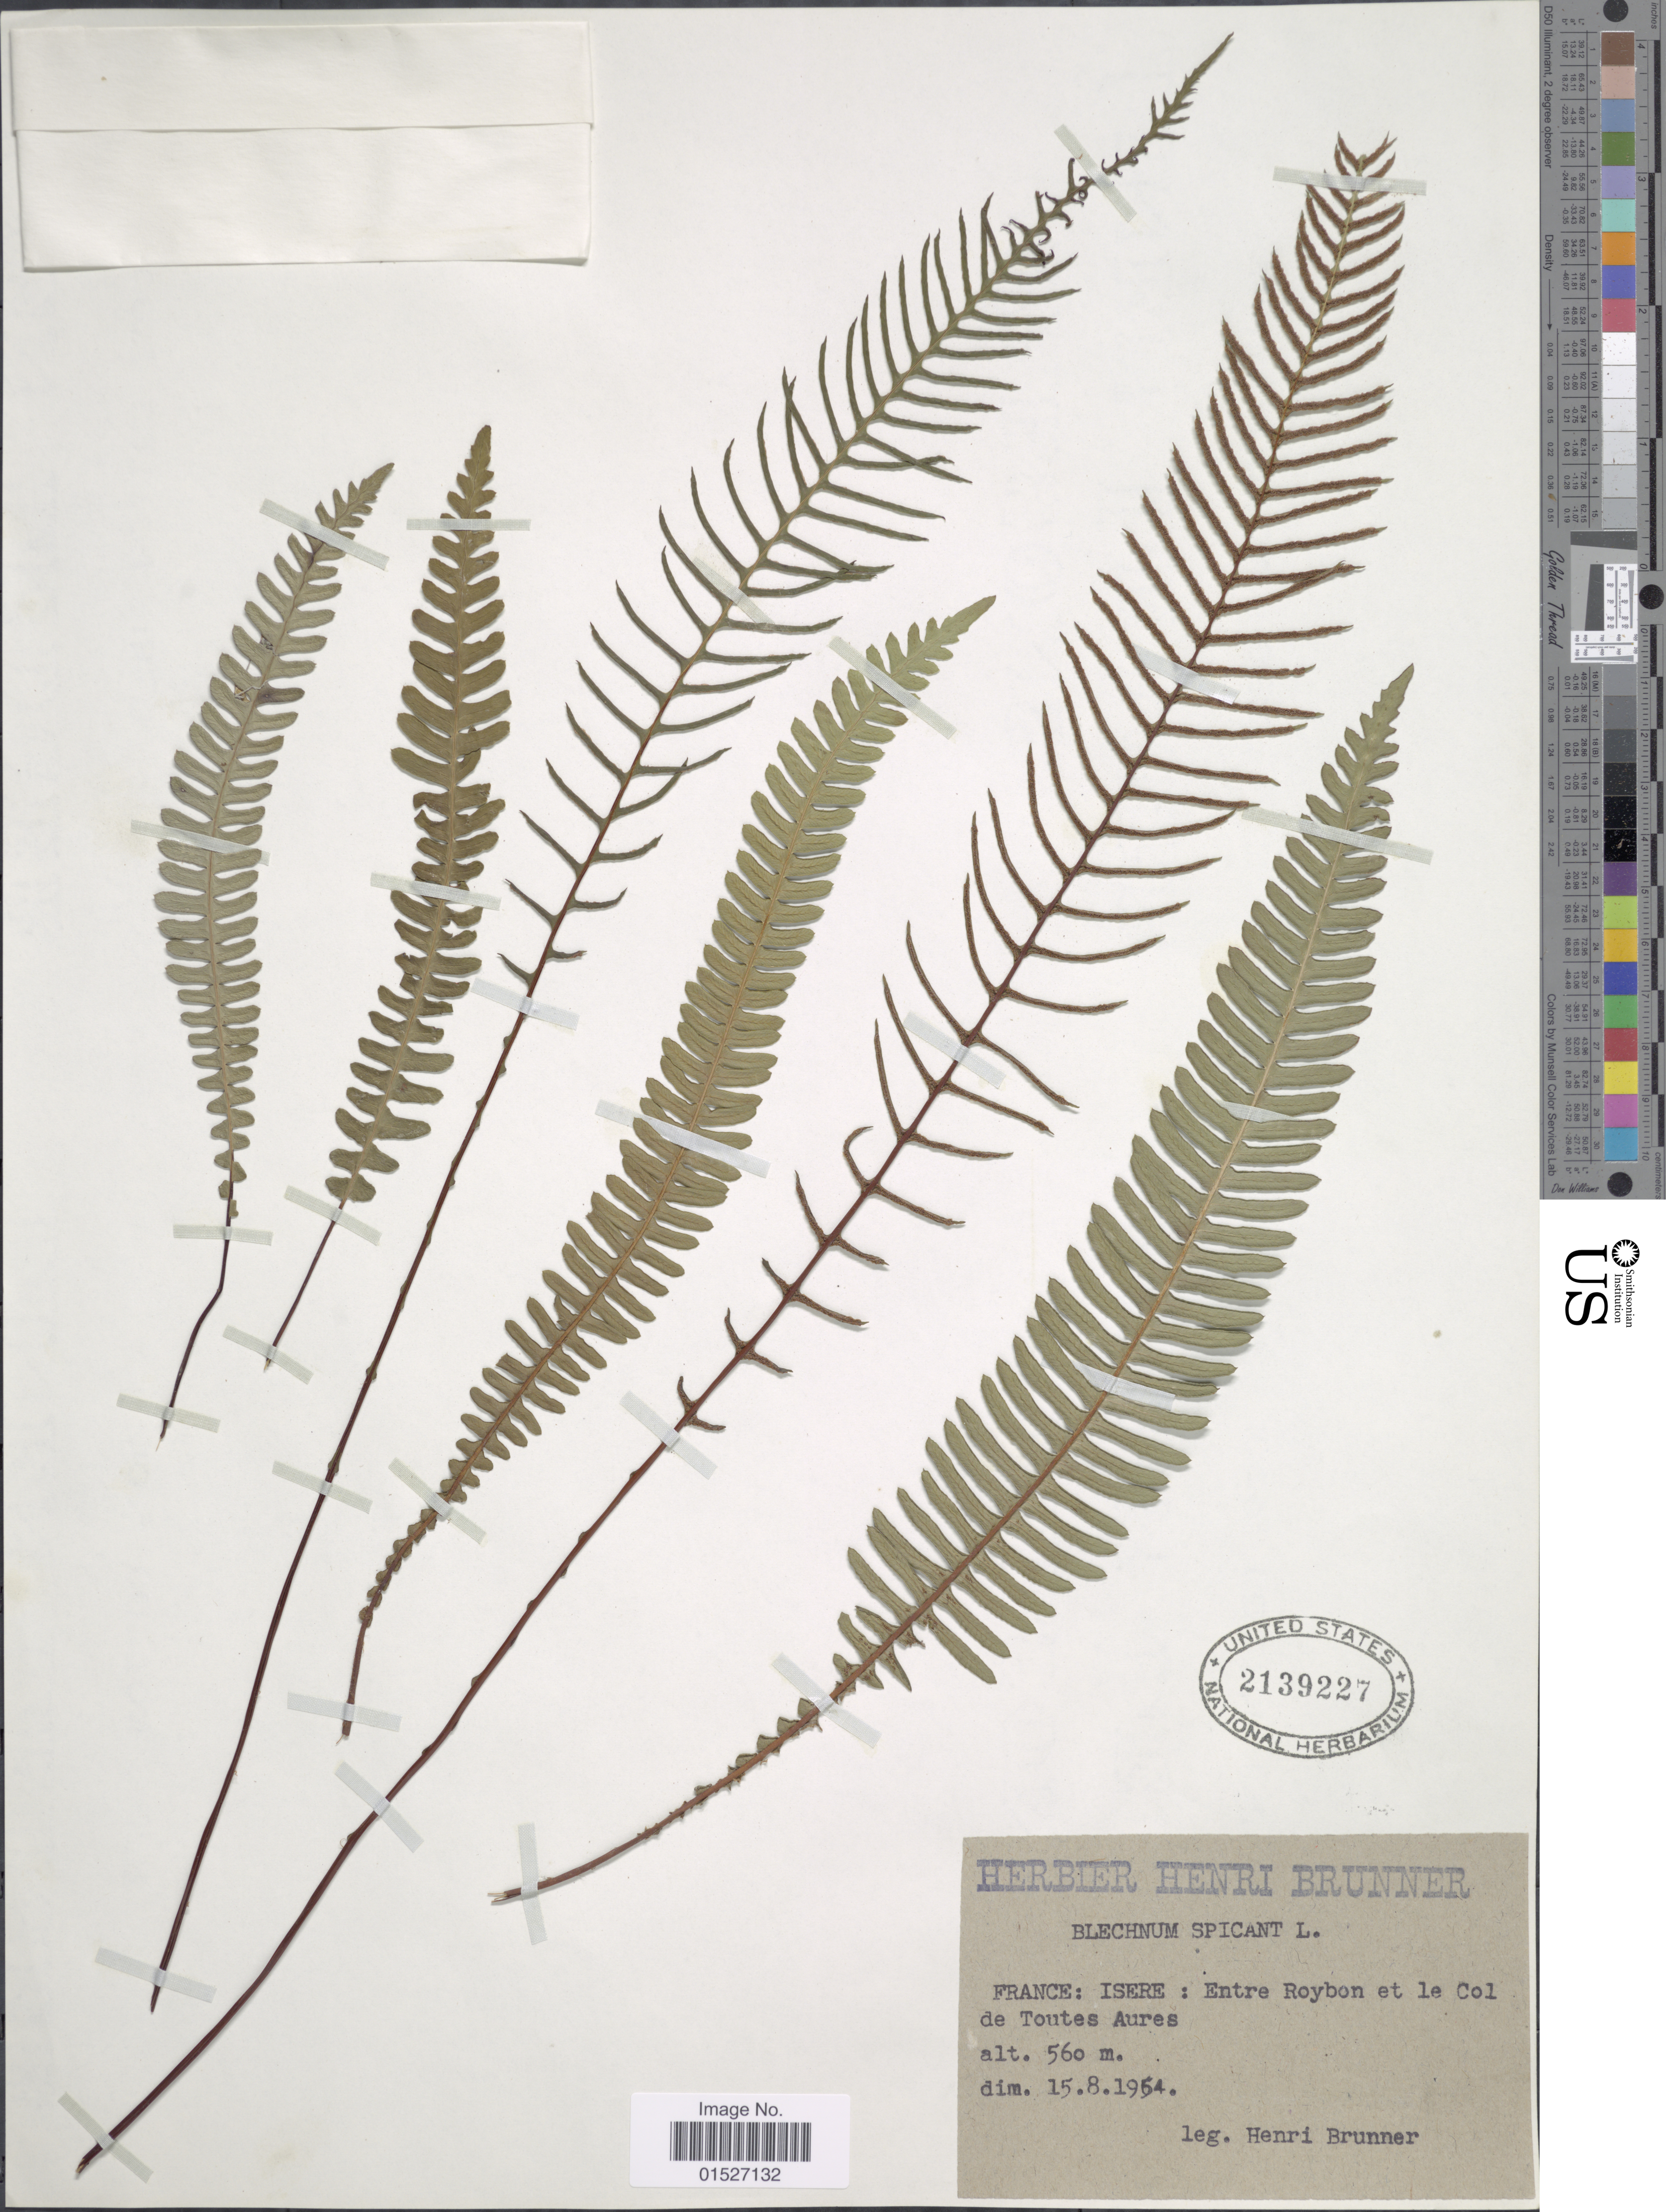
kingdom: Plantae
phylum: Tracheophyta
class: Polypodiopsida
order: Polypodiales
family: Blechnaceae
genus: Blechnum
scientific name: Blechnum spicant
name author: (L.) Sm.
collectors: H. Brunner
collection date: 1954-08-15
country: France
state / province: Auvergne-Rhône-Alpes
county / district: Isère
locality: France: Isere: Entre Roybon et le Col de Toutes Aures.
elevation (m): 560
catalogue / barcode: US 2139227